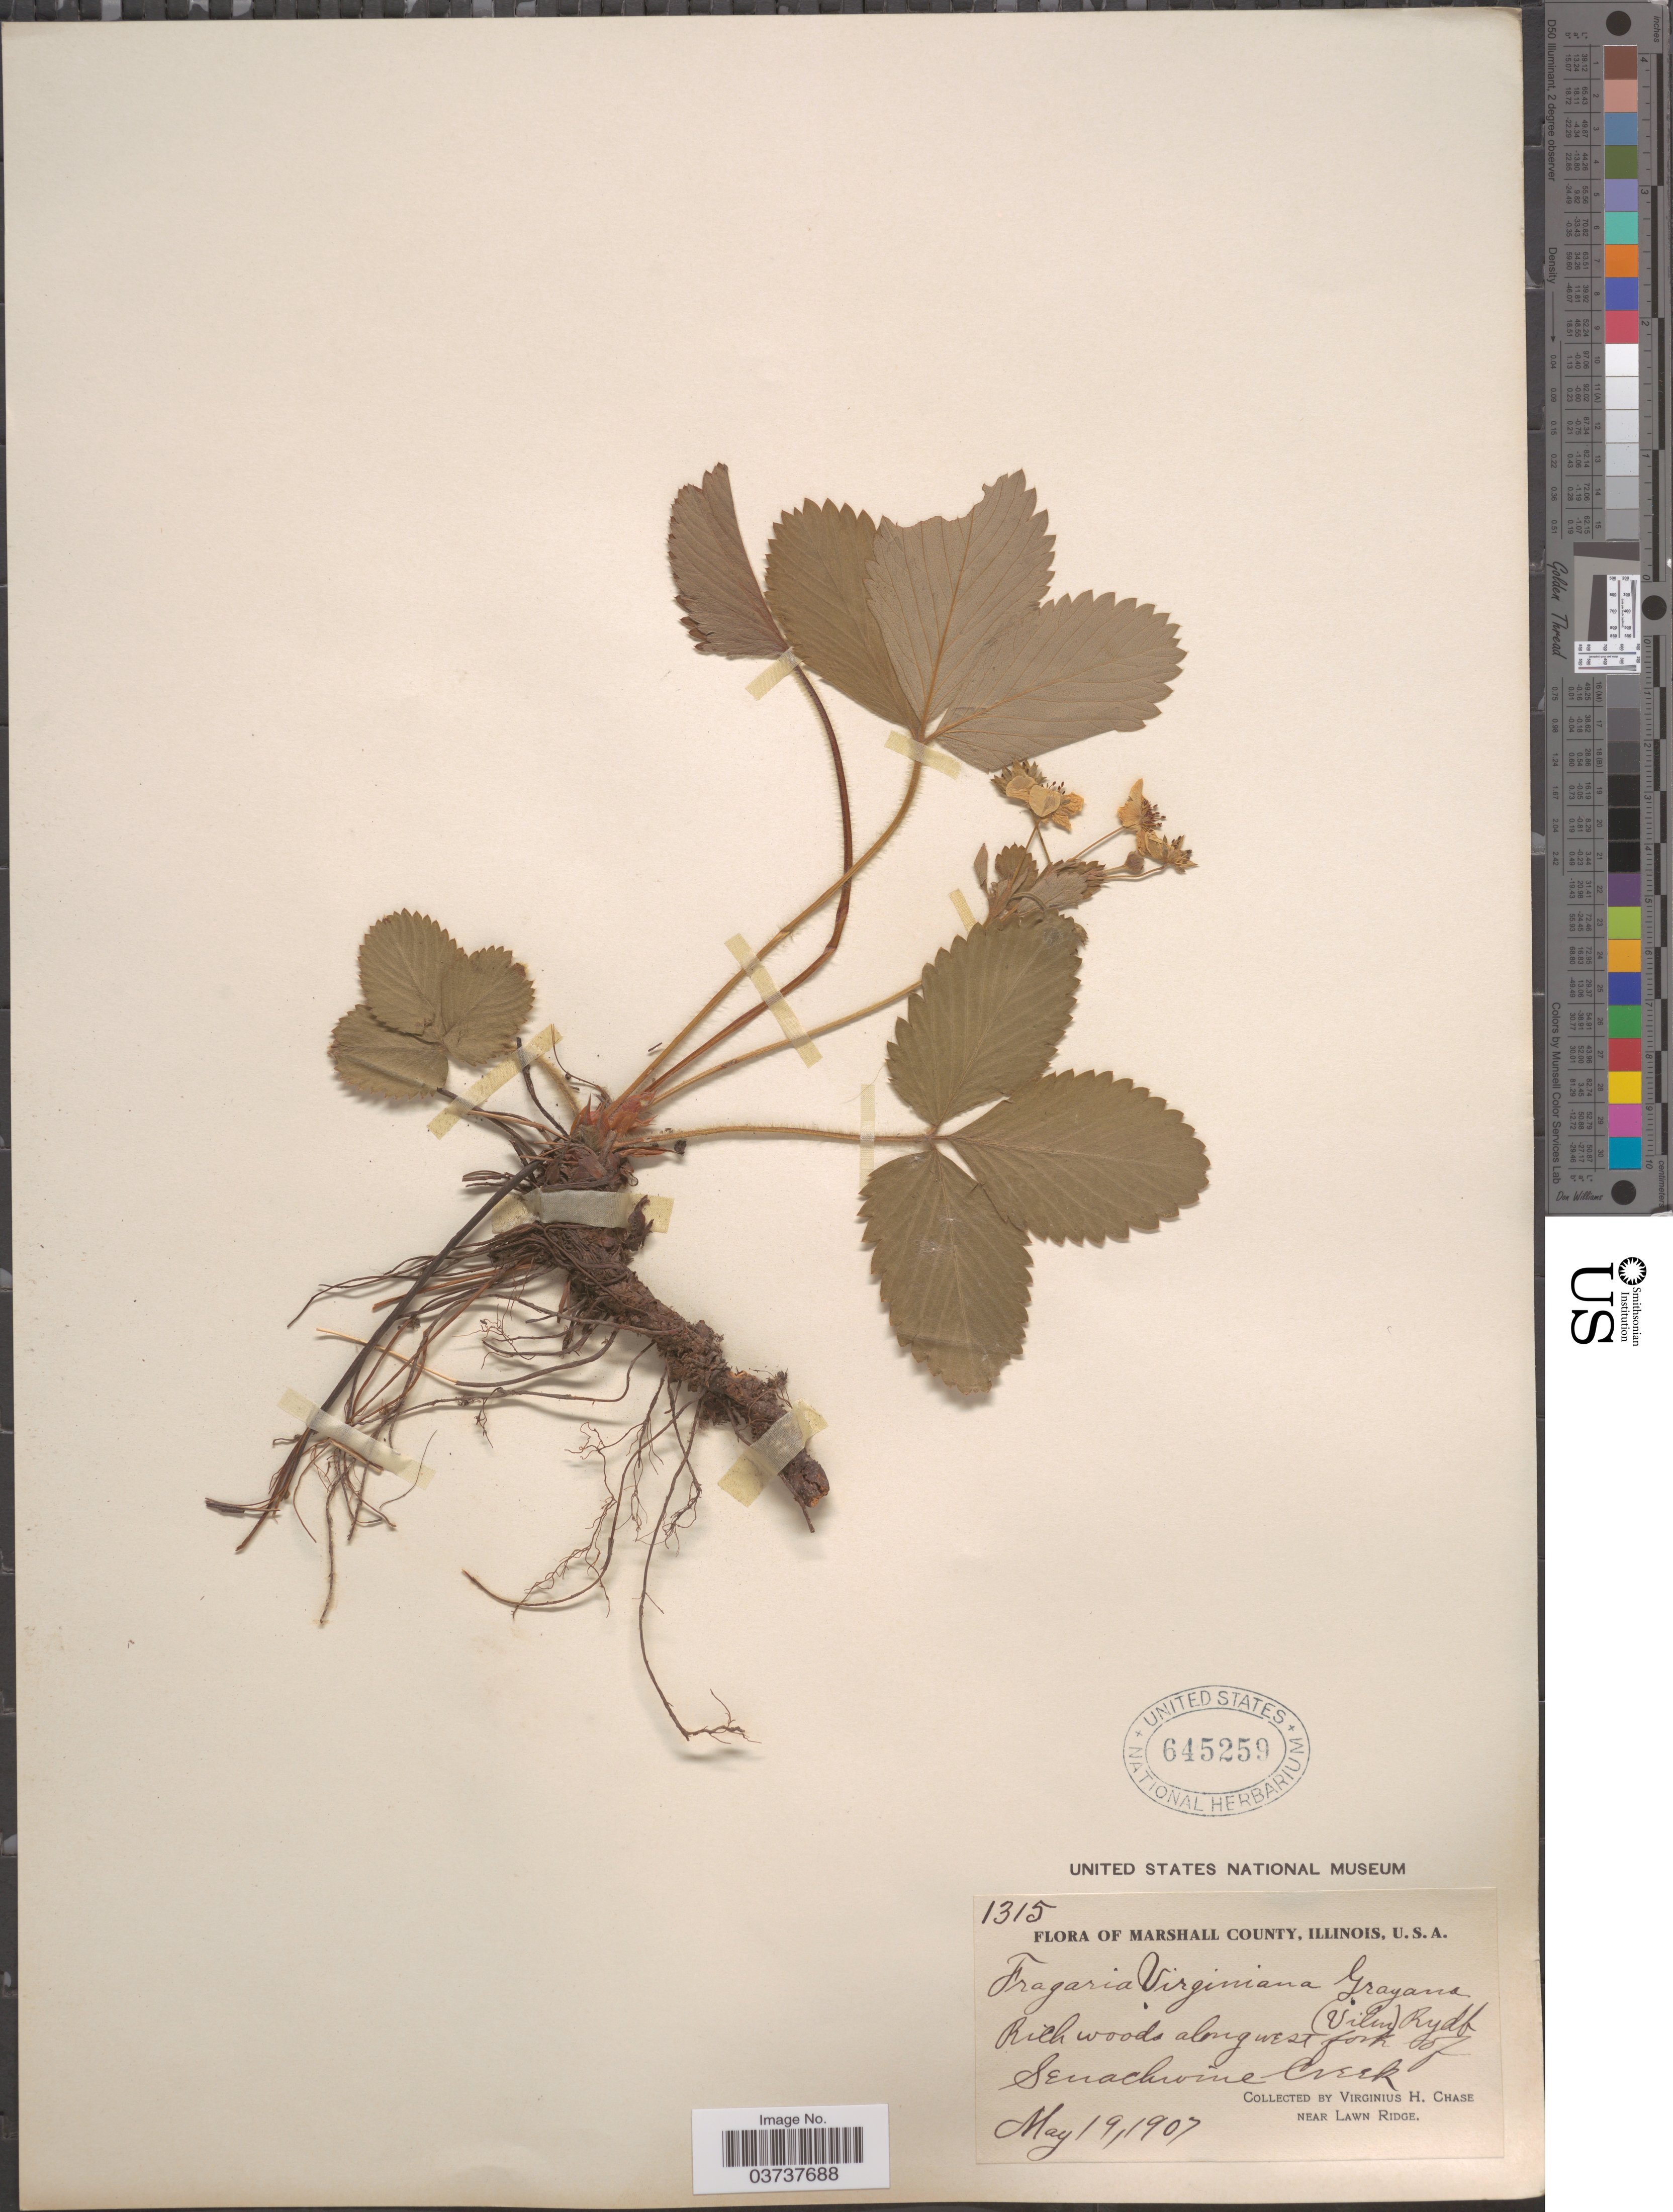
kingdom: Plantae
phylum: Tracheophyta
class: Magnoliopsida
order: Rosales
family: Rosaceae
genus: Fragaria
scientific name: Fragaria virginiana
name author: Mill.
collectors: V. H. Chase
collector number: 1315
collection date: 1907-05-19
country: United States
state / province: Illinois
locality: Marshall County. Rich woods along west fork of Senachwine Creek. Near Lawn Ridge.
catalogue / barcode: US 645259